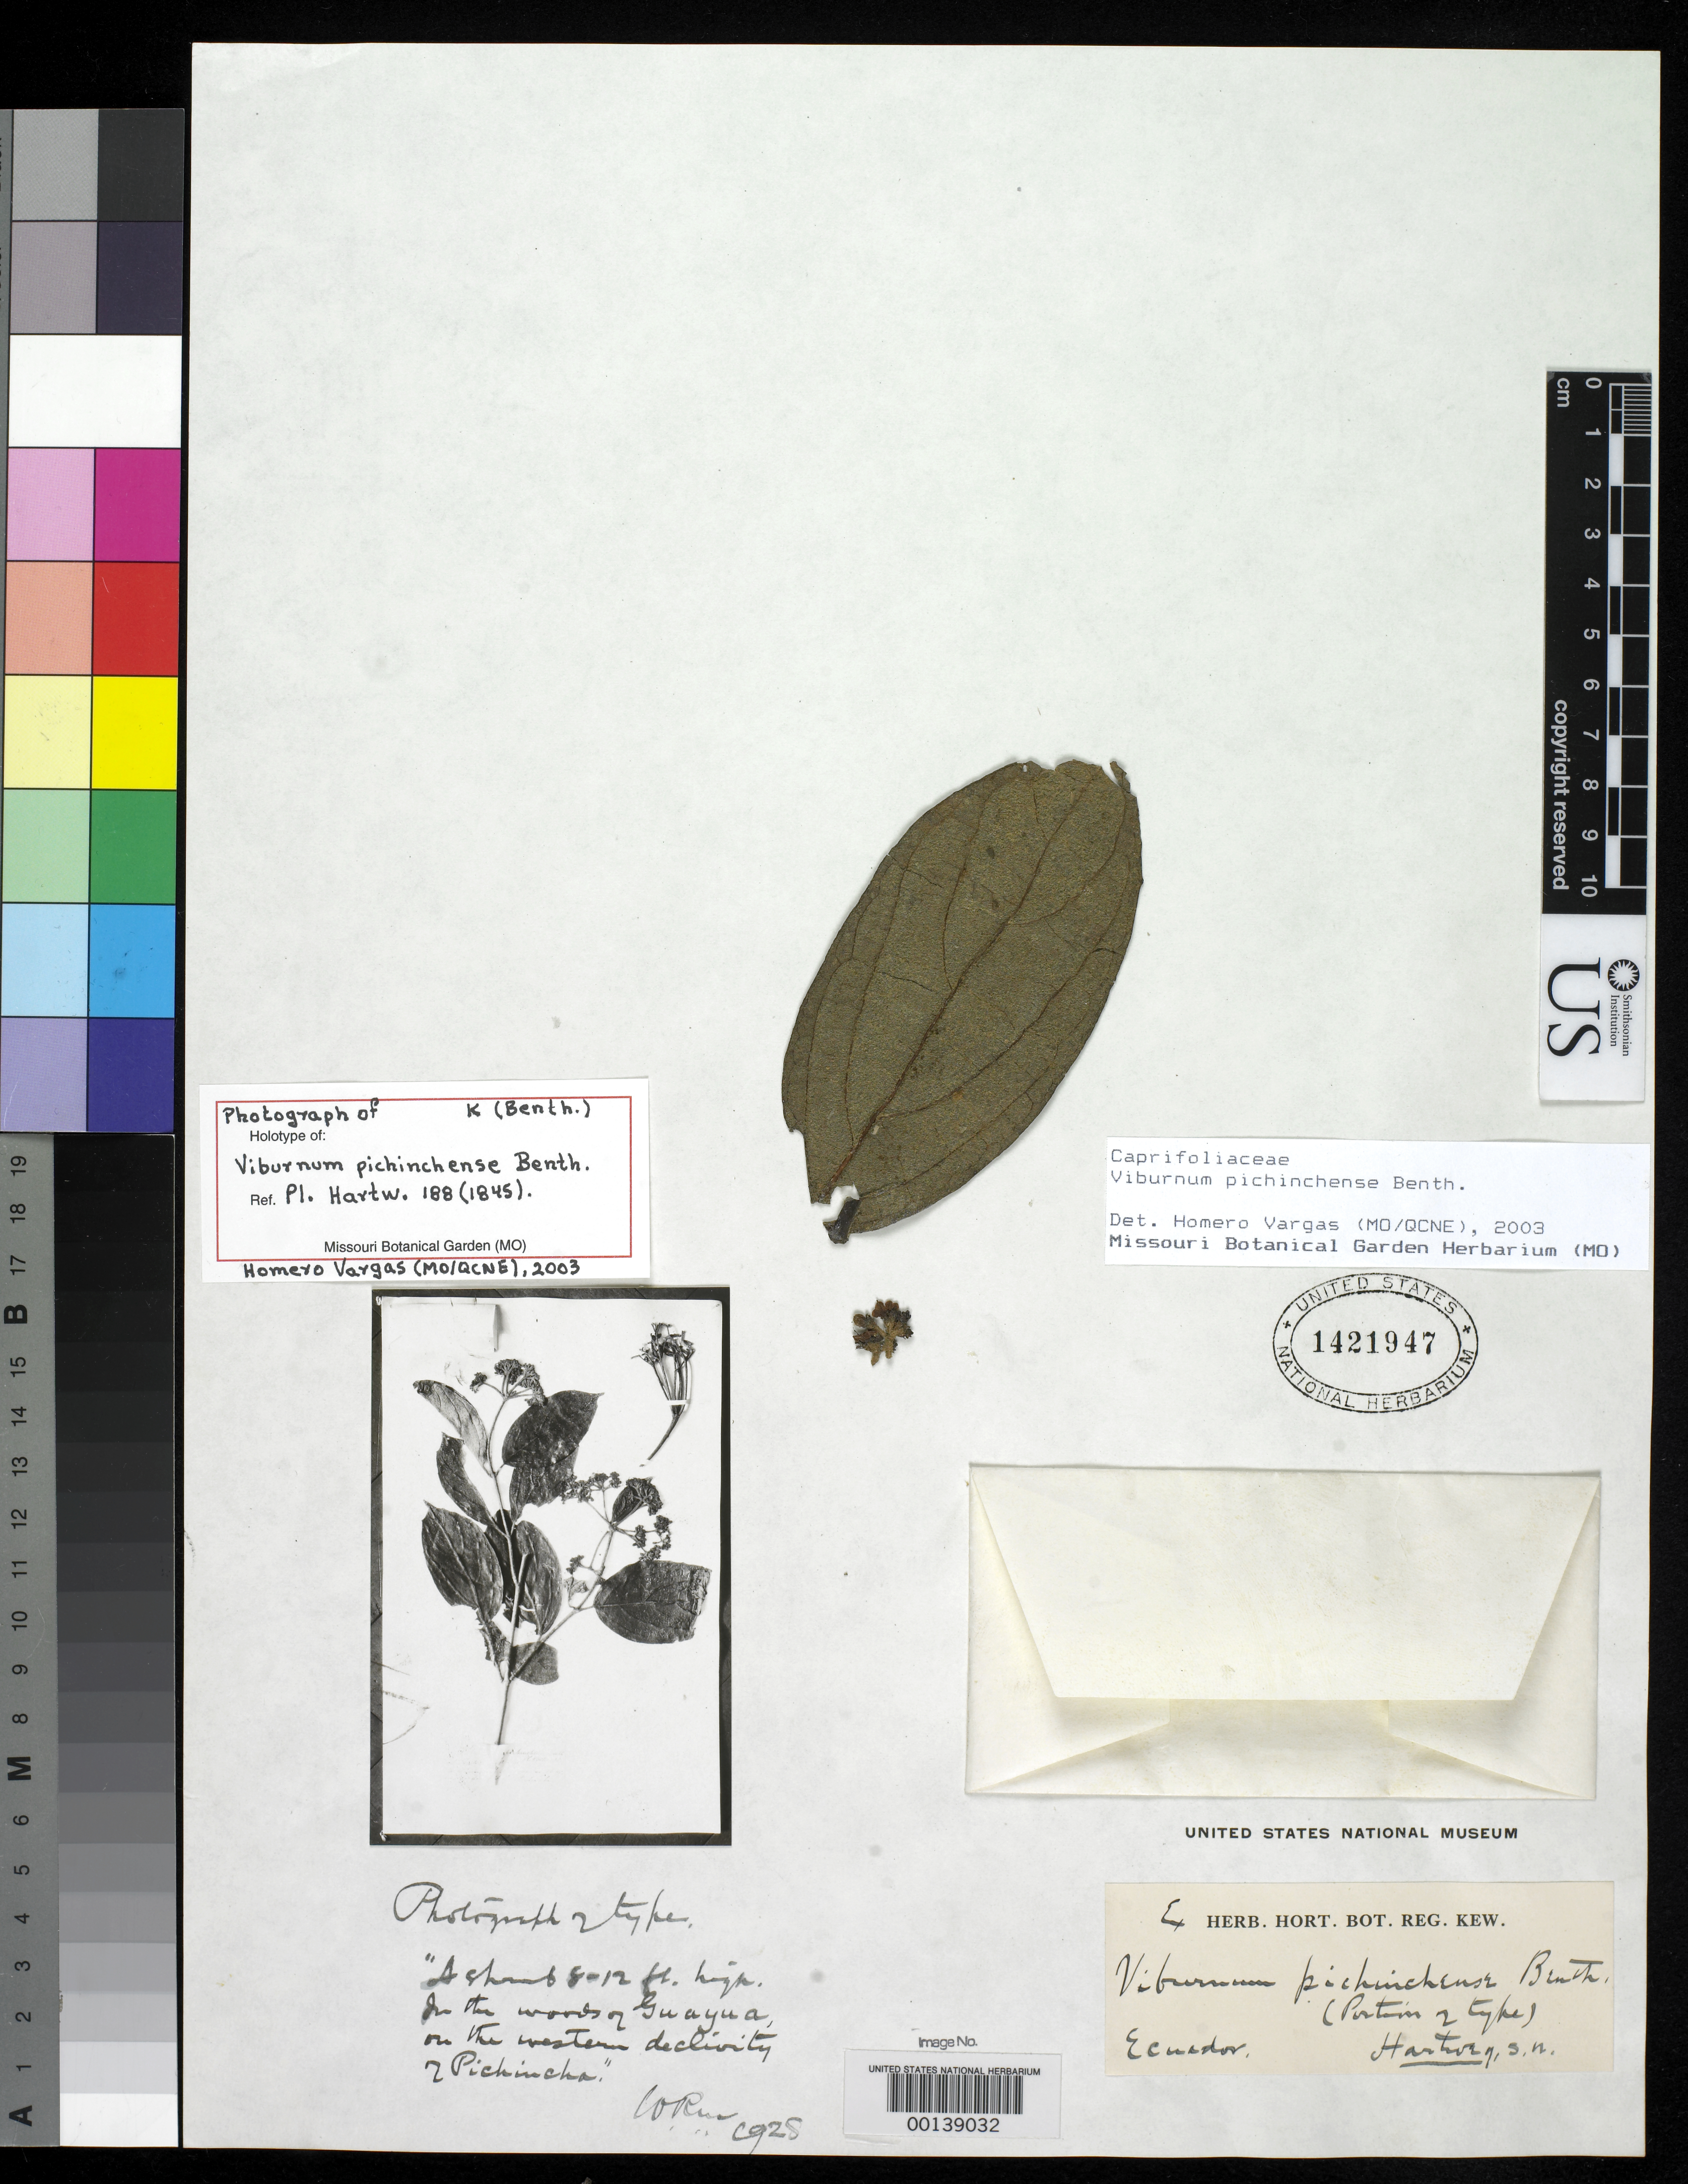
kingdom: Plantae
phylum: Tracheophyta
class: Magnoliopsida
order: Dipsacales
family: Viburnaceae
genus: Viburnum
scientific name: Viburnum pichinchense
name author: Benth.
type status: Type Fragment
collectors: K. Hartweg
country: Ecuador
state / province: Pichincha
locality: Guayua.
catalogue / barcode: US 1421947